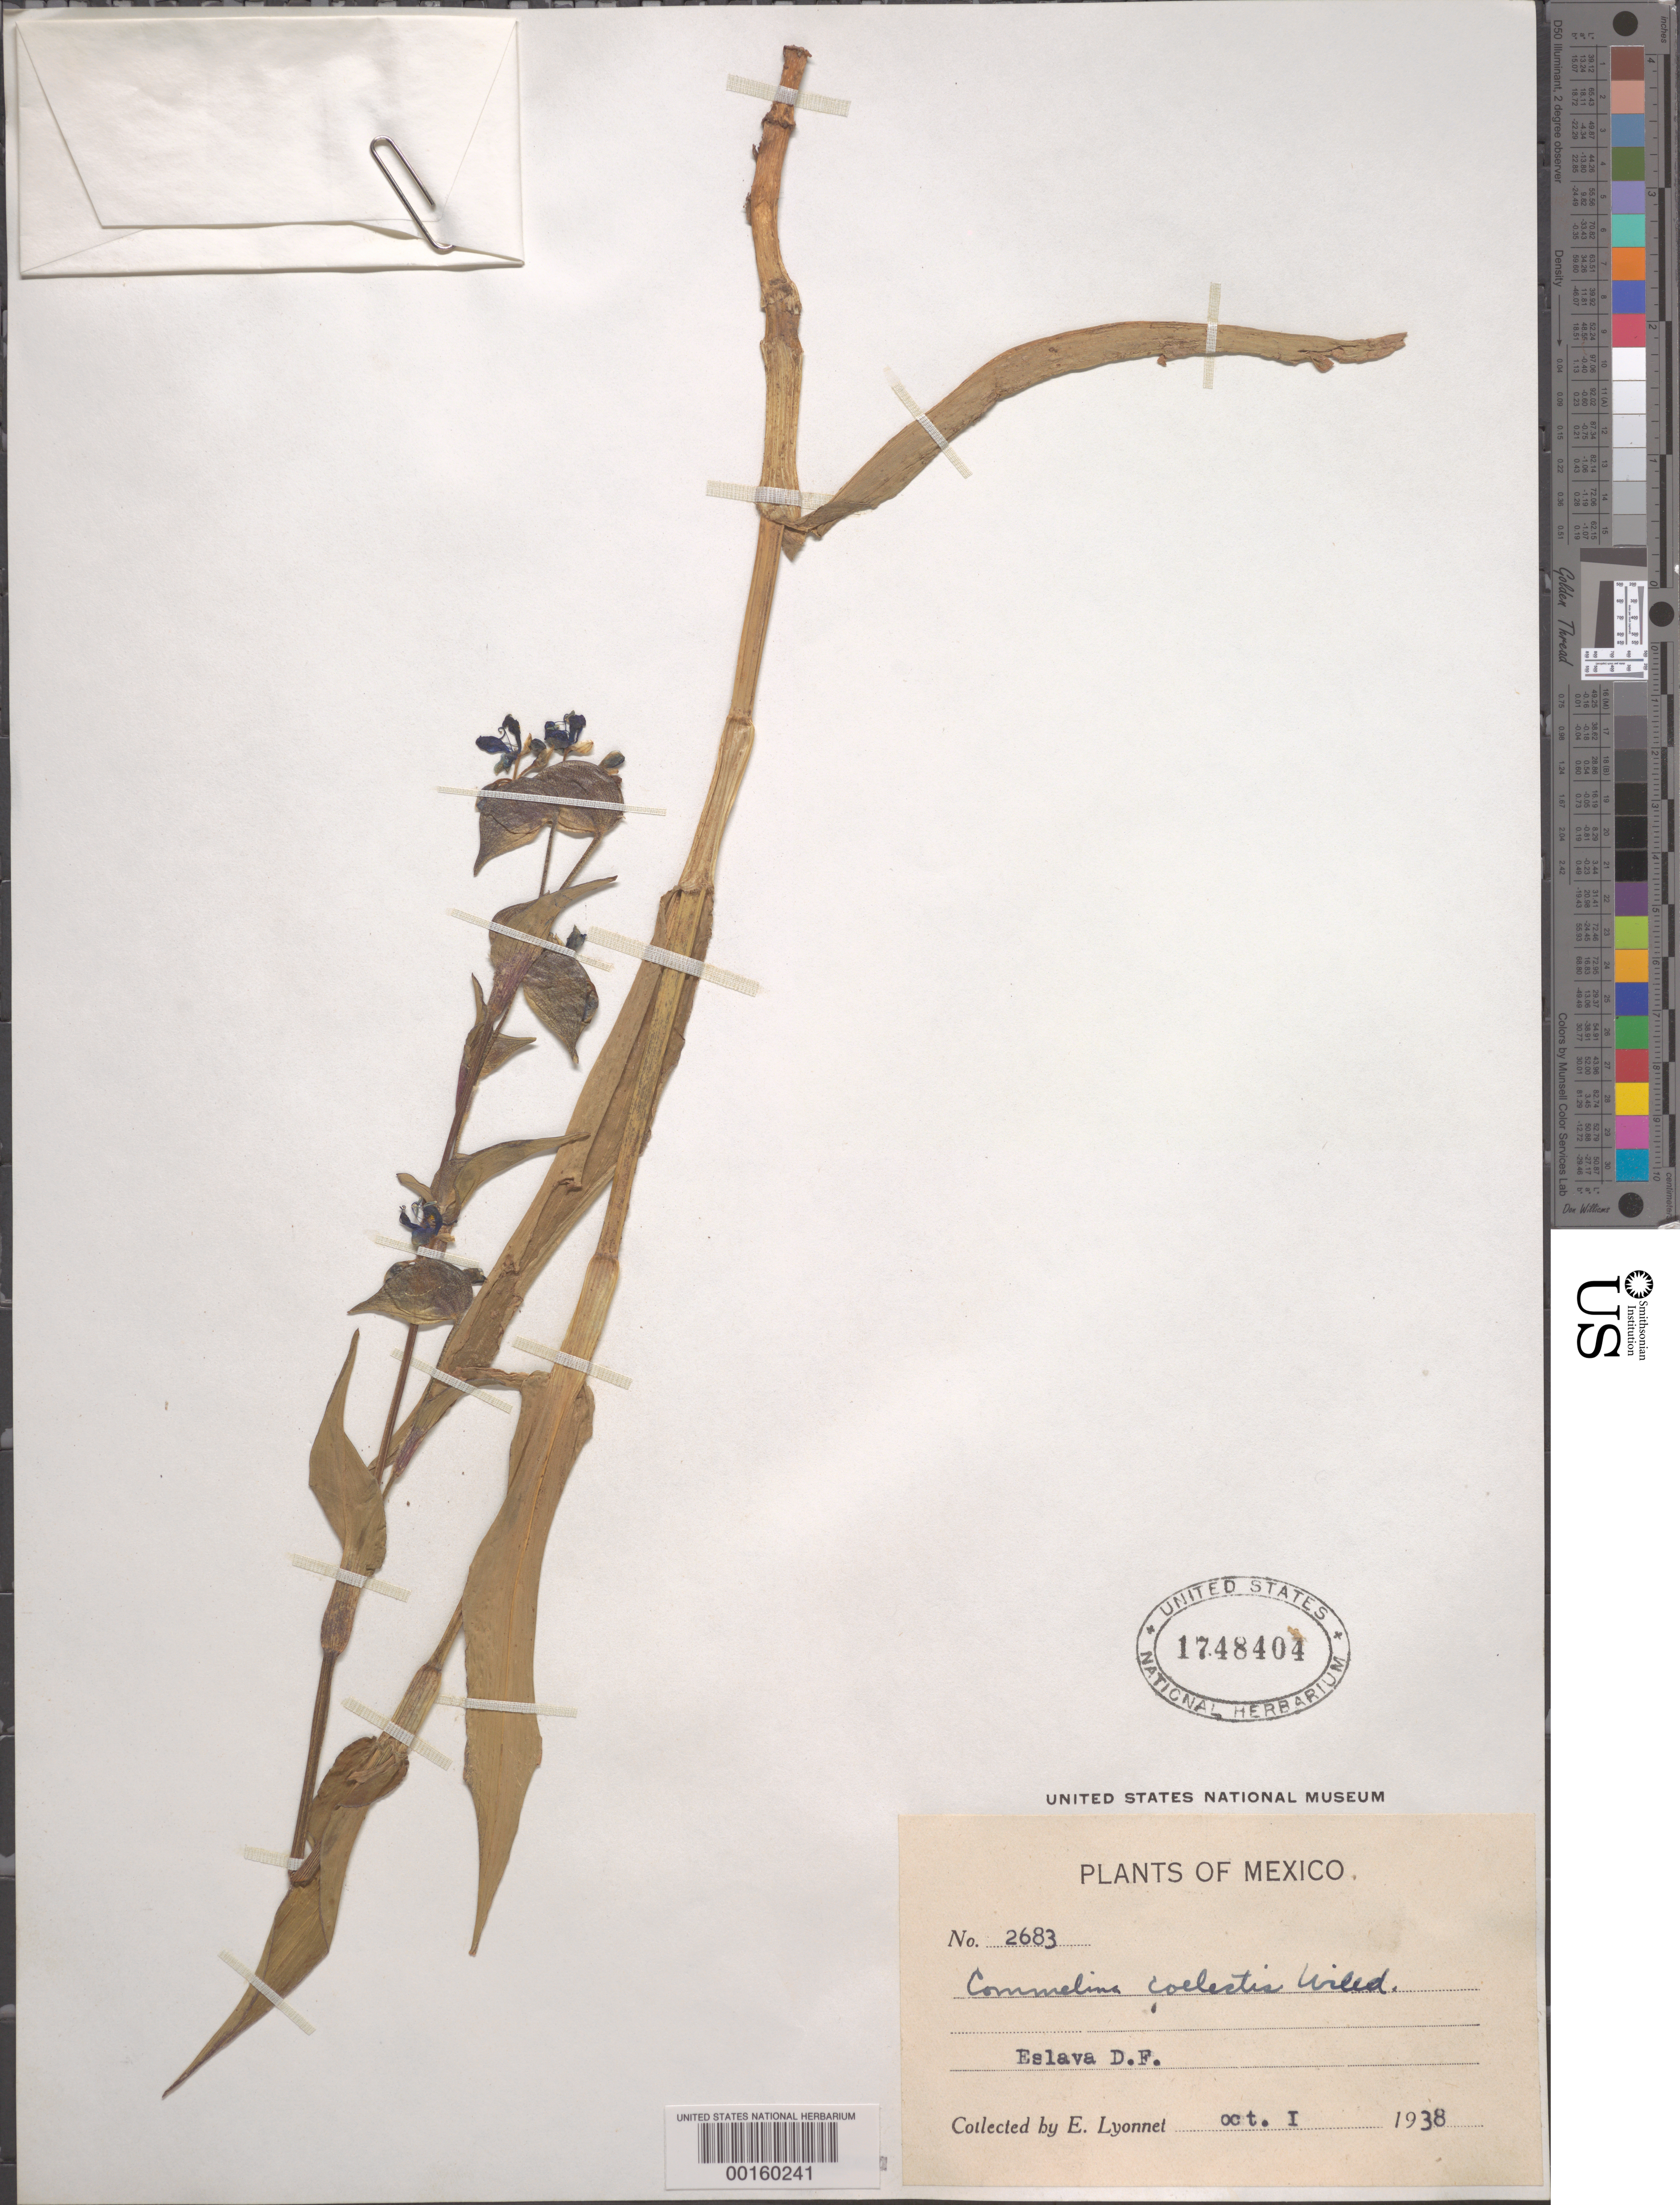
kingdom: Plantae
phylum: Tracheophyta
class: Liliopsida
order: Commelinales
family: Commelinaceae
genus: Commelina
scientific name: Commelina coelestis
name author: Willd.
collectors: Bro. E. Lyonnet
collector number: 2683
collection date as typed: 01 Oct 1938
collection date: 1938-10-01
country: Mexico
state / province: Distrito Federal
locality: Enslava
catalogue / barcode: US 1748404